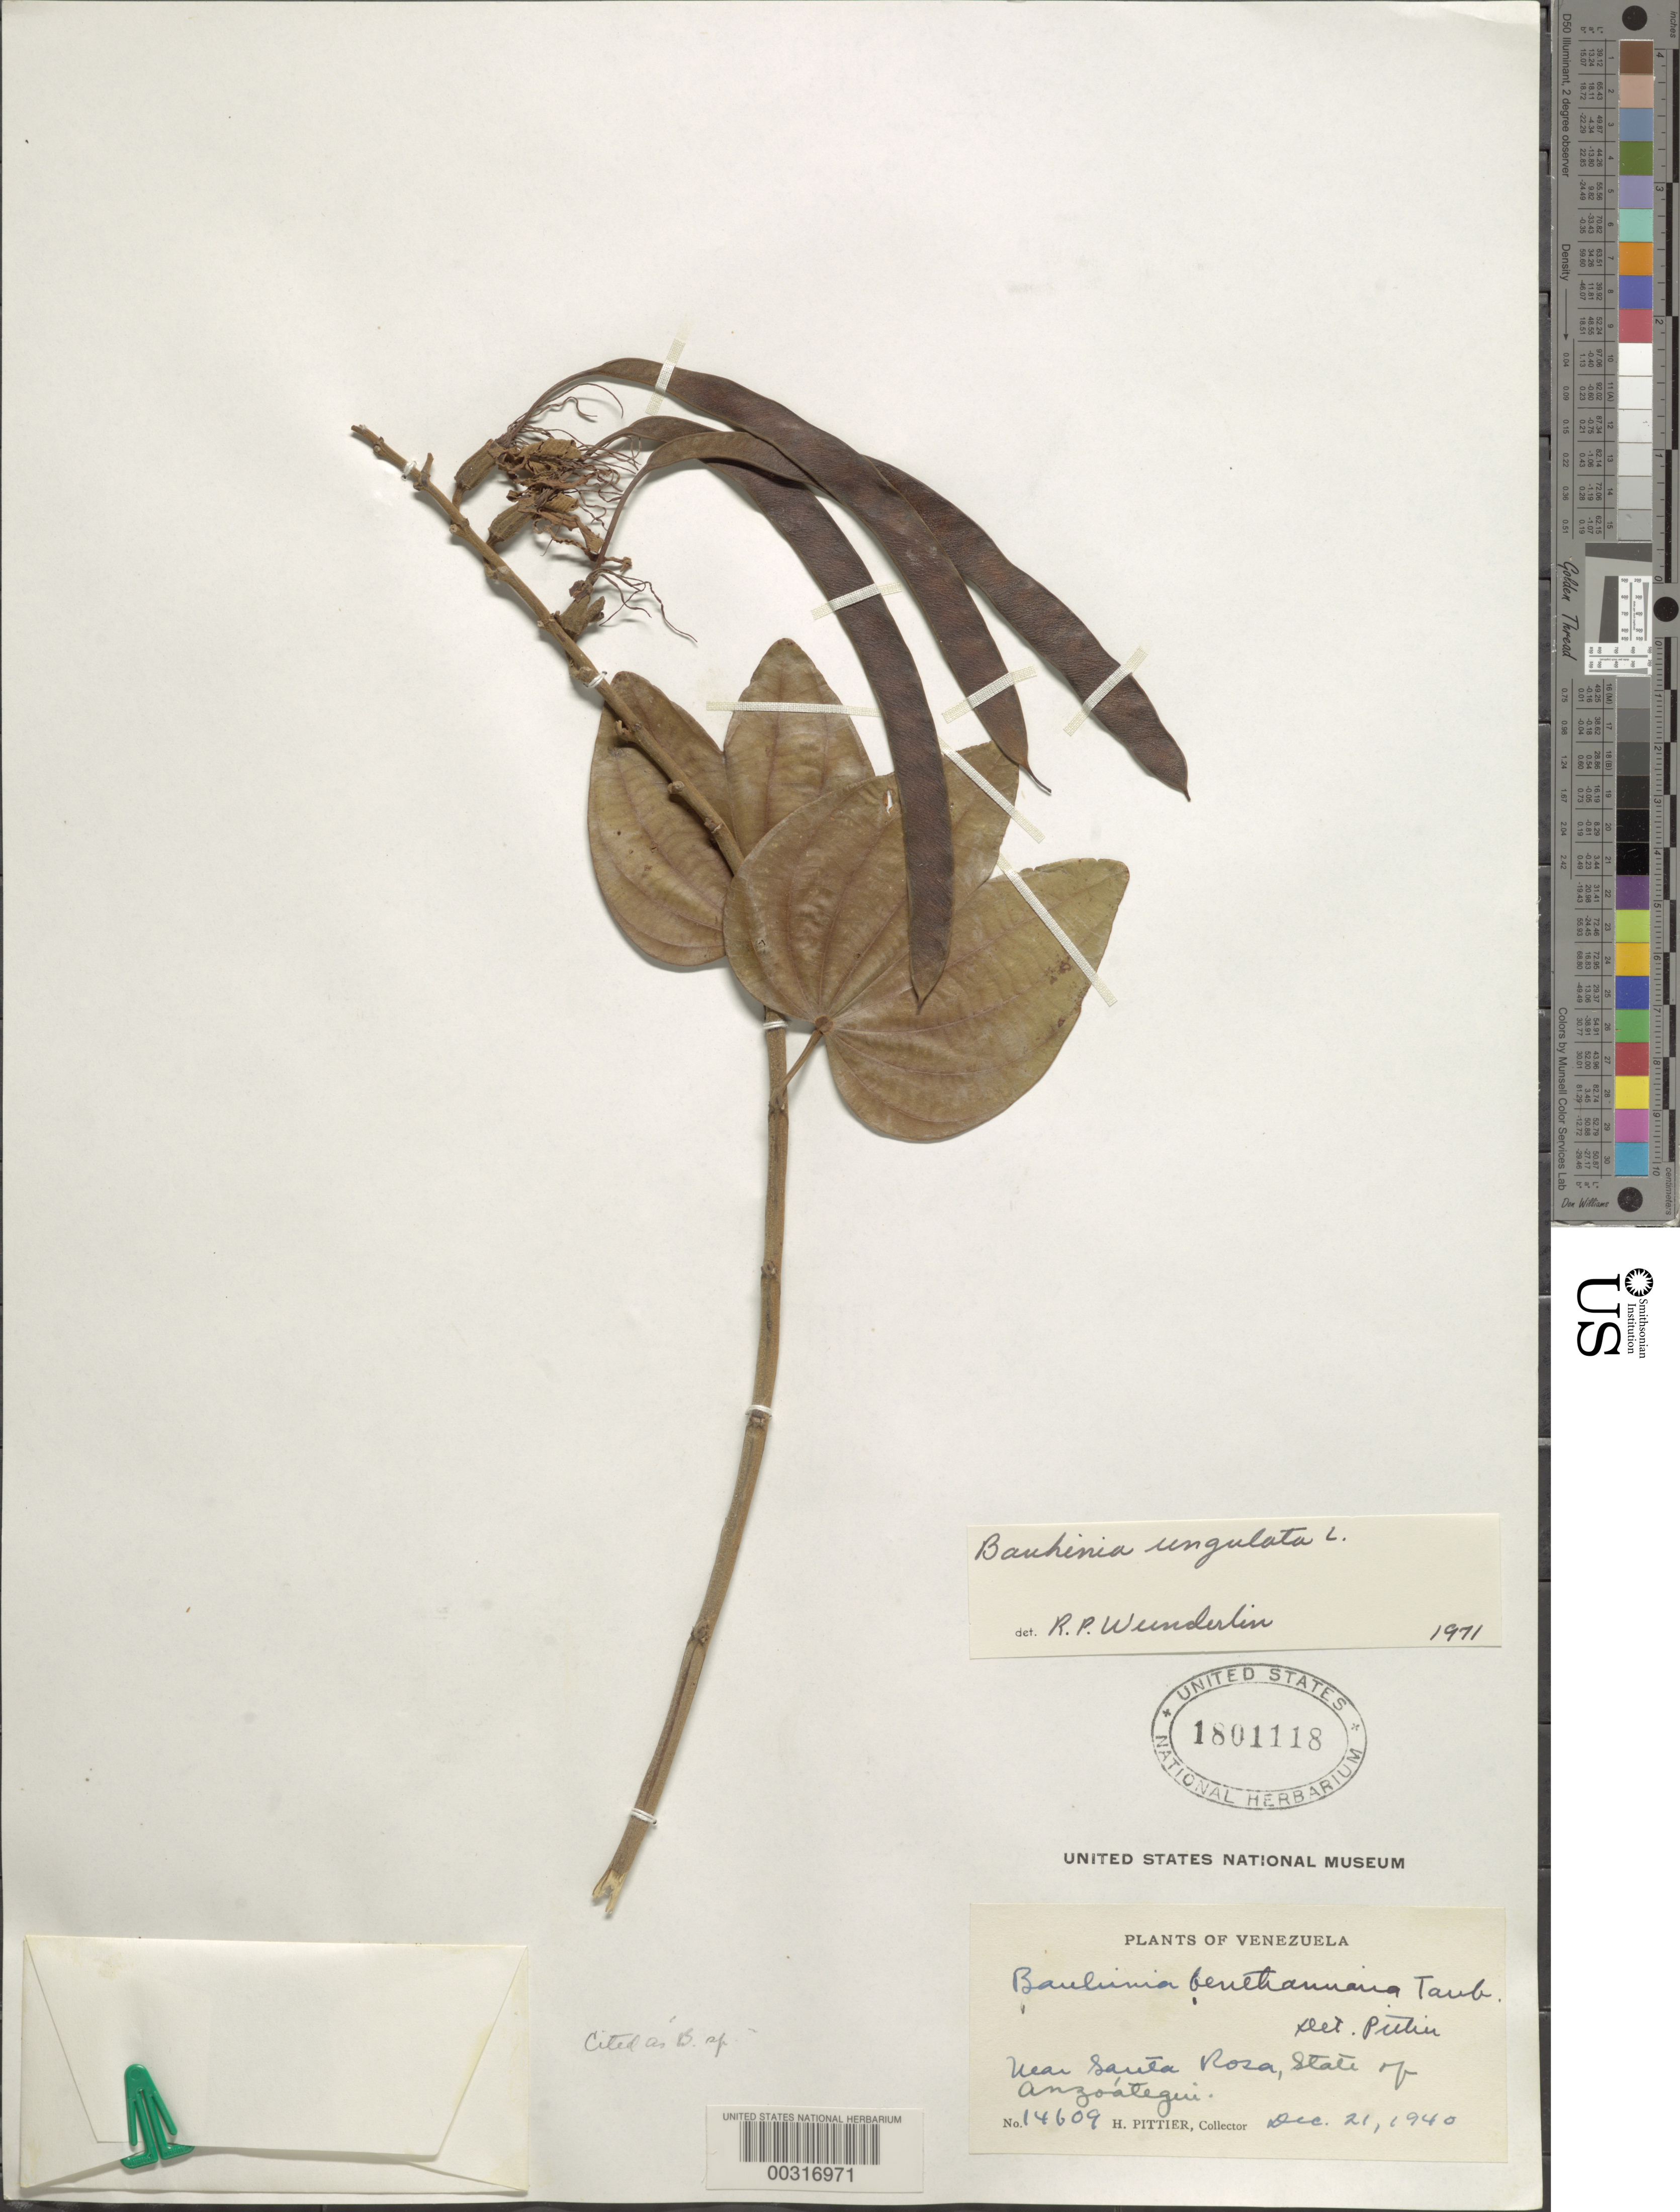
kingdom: Plantae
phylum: Tracheophyta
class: Magnoliopsida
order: Fabales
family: Fabaceae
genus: Bauhinia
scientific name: Bauhinia ungulata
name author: L.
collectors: H. F. Pittier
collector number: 14609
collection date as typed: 21 Dec 1940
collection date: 1940-12-21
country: Venezuela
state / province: Anzoategui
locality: Near Santa Rosa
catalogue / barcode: US 1801118